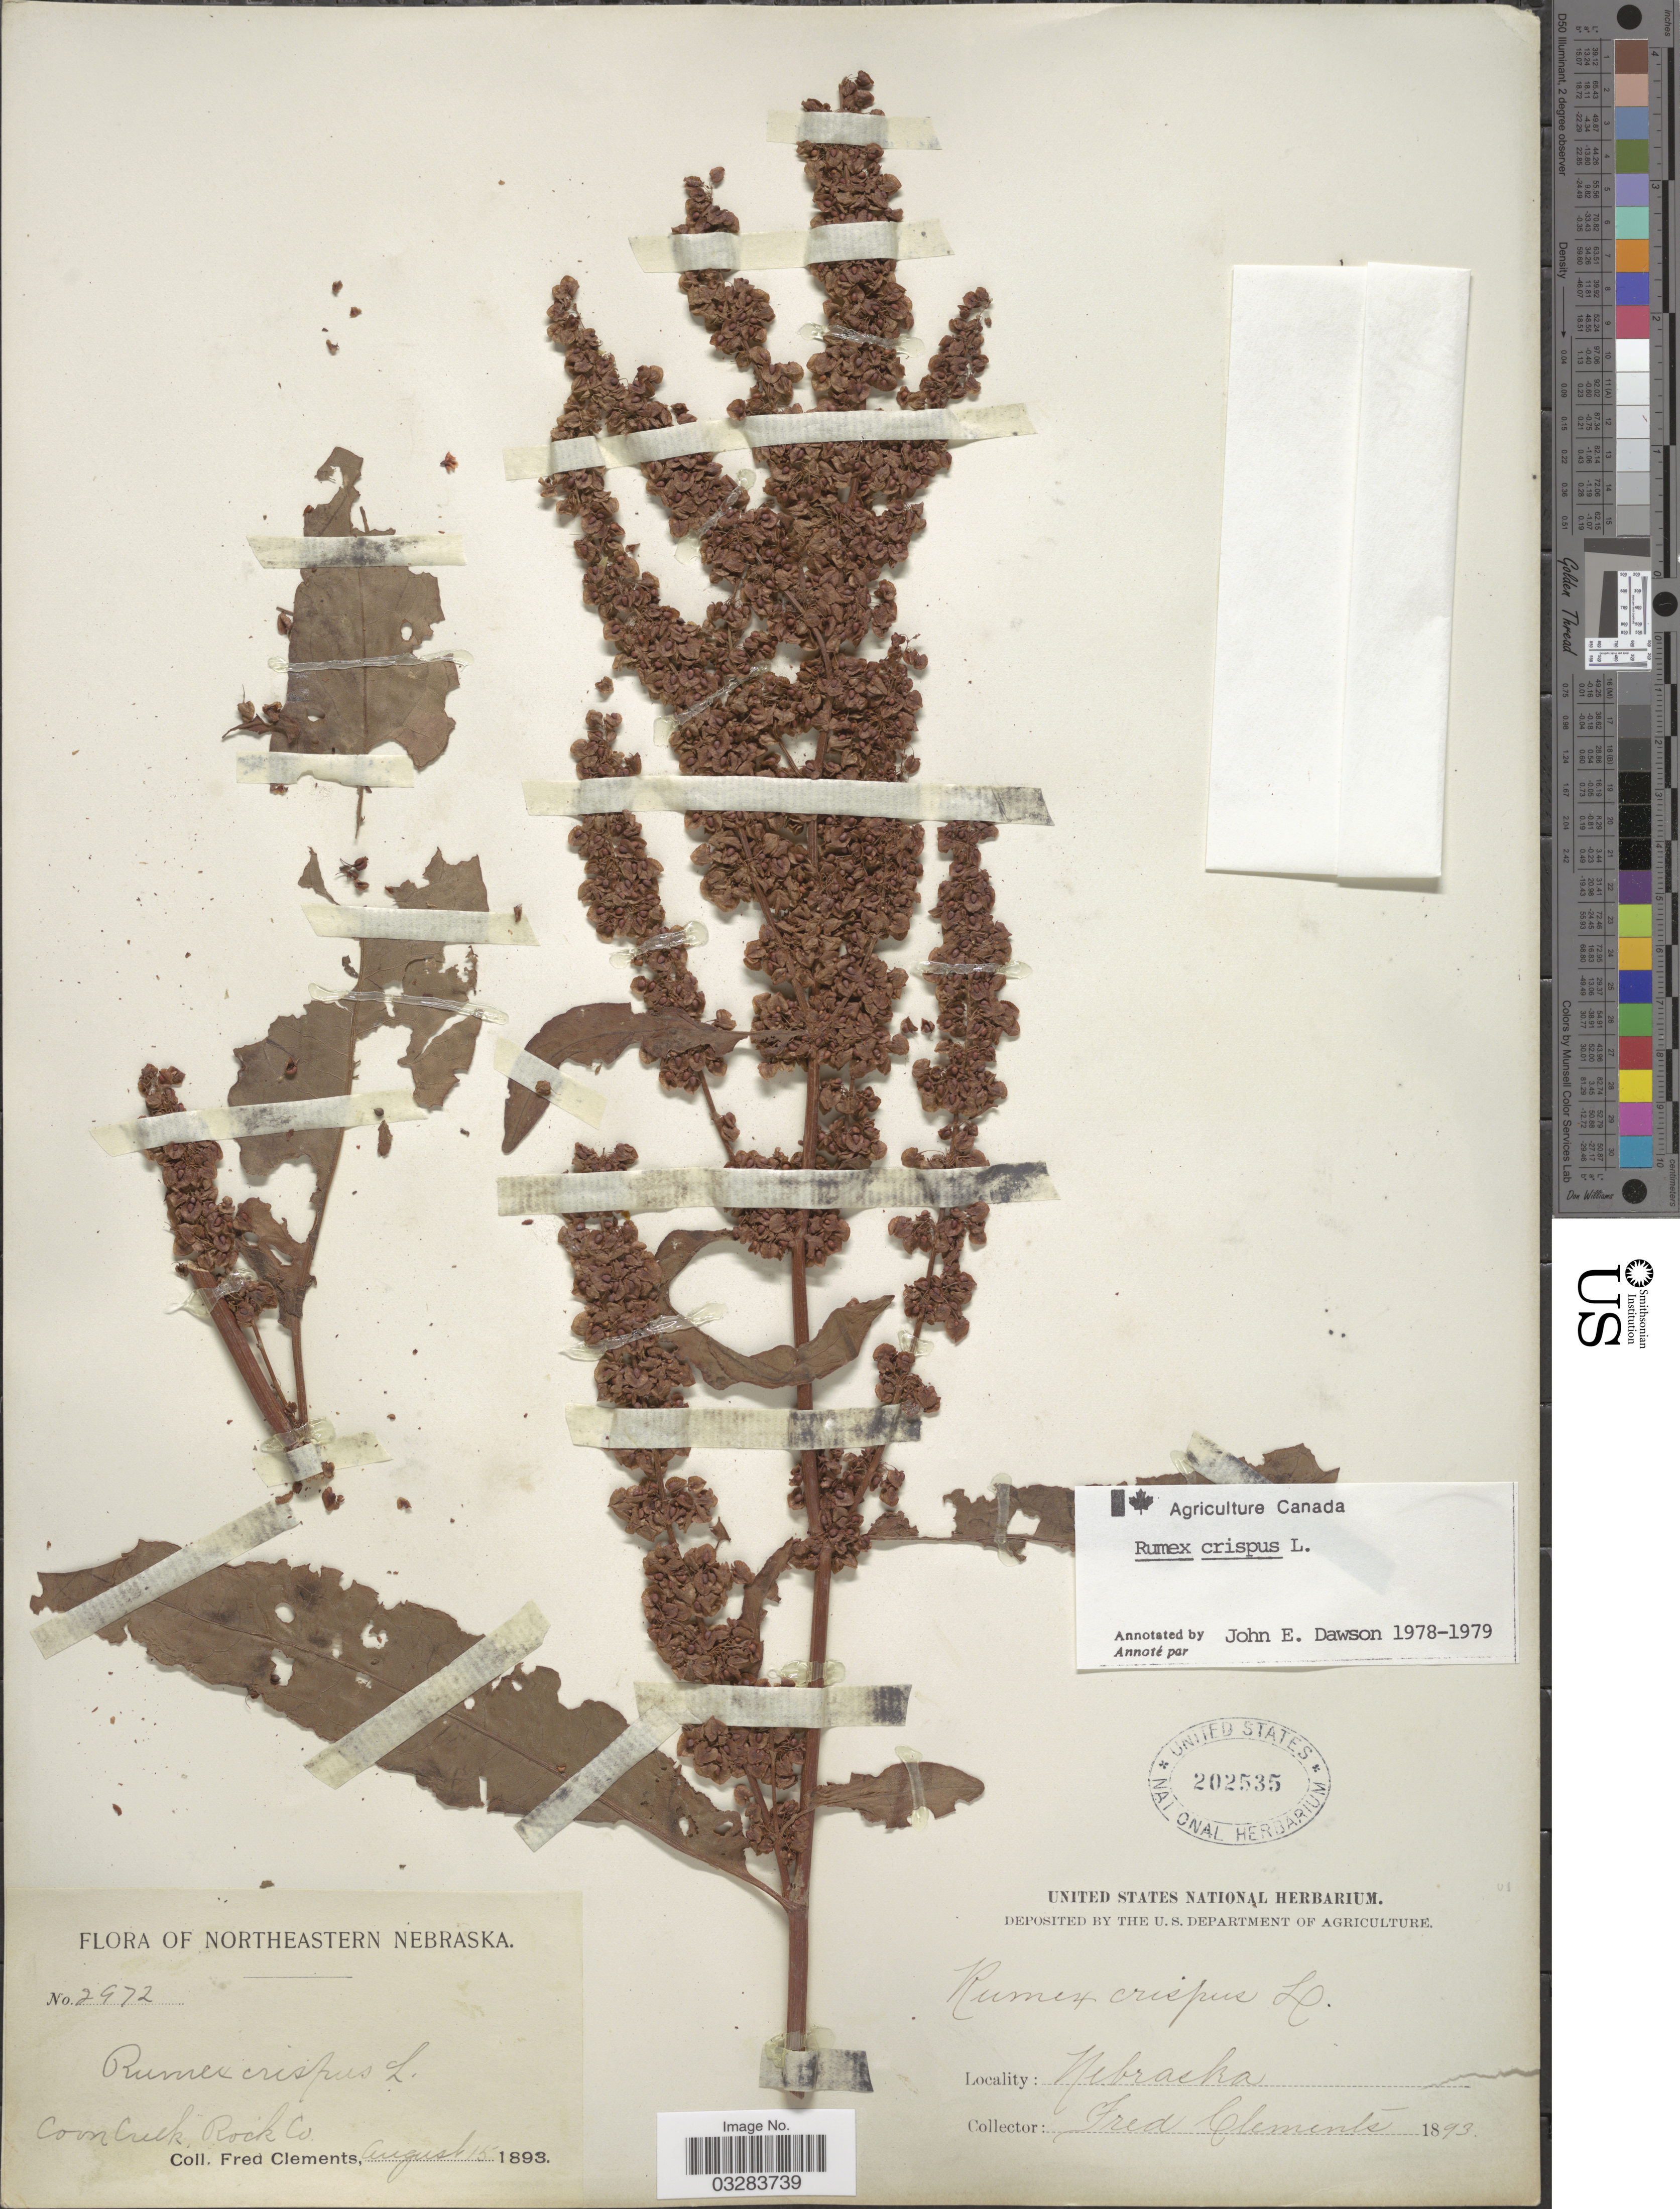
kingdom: Plantae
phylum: Tracheophyta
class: Magnoliopsida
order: Caryophyllales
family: Polygonaceae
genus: Rumex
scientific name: Rumex crispus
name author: L.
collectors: F. E. Clements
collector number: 2972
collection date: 1893-08-15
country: United States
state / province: Nebraska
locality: Northeastern Nebraska, Coon Creek, Rock Co.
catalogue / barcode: US 202535